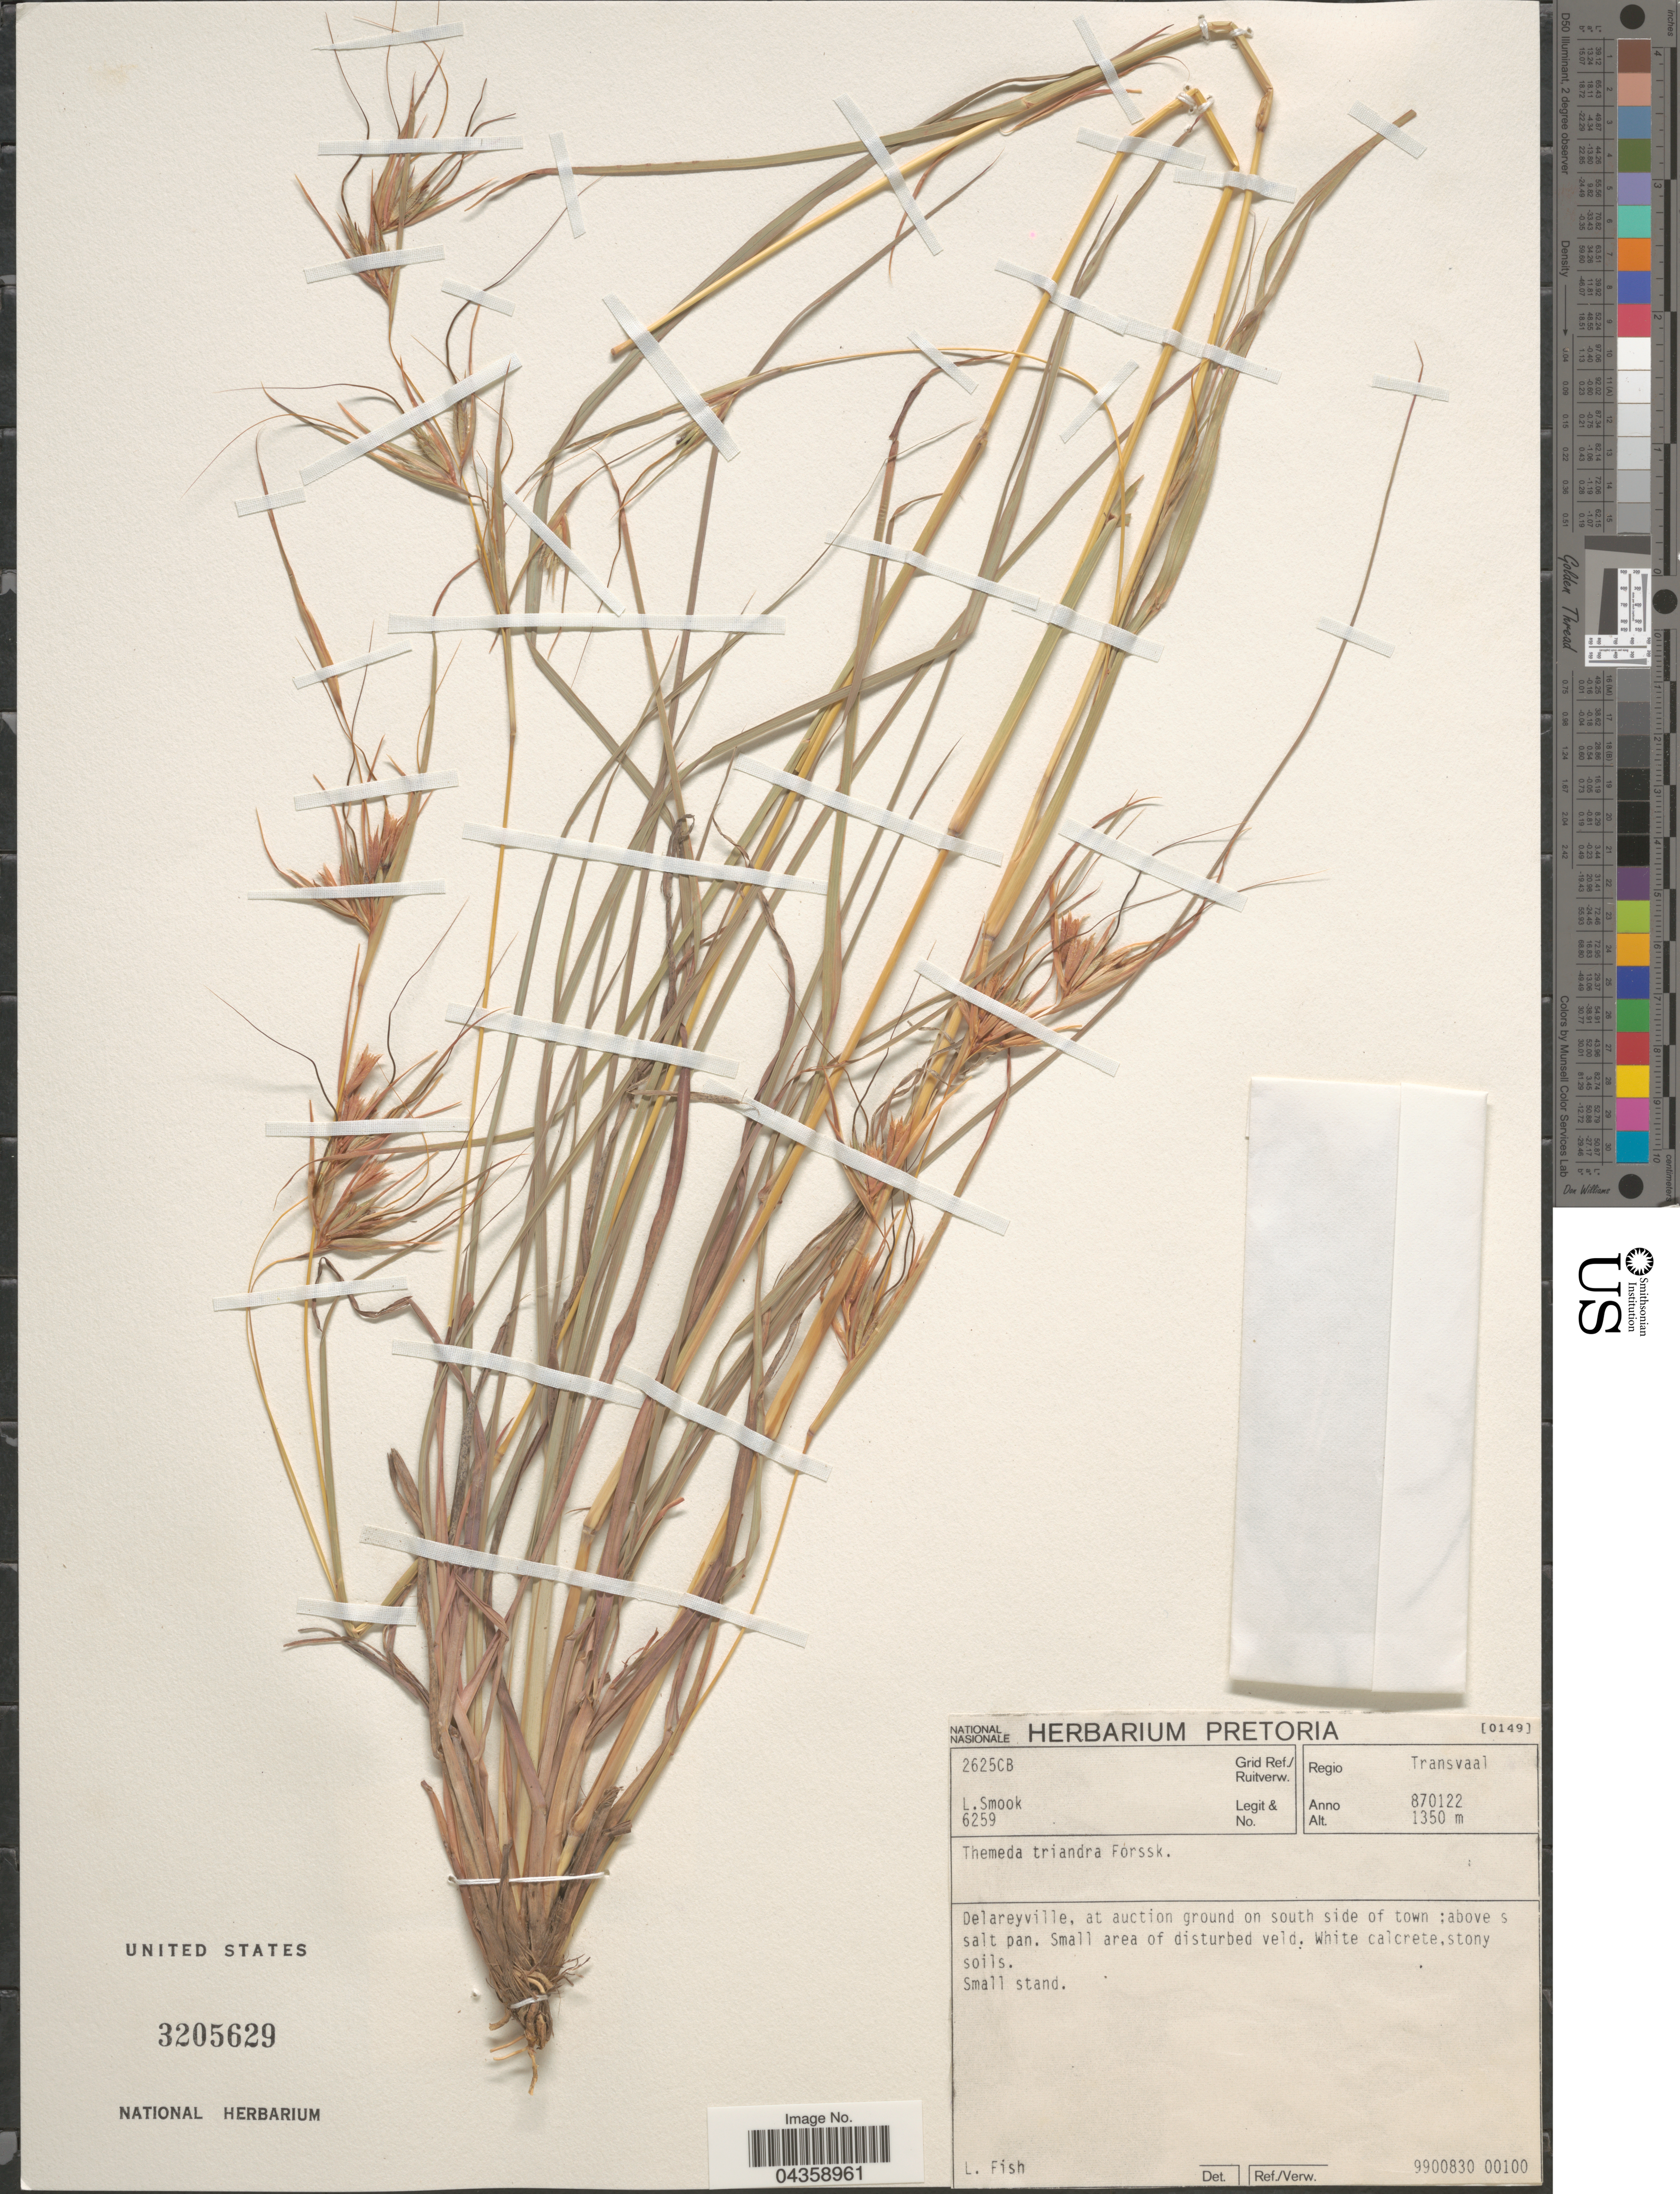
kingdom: Plantae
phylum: Tracheophyta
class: Liliopsida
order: Poales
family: Poaceae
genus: Themeda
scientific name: Themeda triandra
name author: Forssk.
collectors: L. Smook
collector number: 6259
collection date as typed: Transcribed d/m/y: 22/1/87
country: South Africa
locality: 2625CB Grid Ref./Ruitverw. Regio Transvaal. Delareyville, at auction ground on south side of town: above s salt pan.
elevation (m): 1350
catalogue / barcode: US 3205629